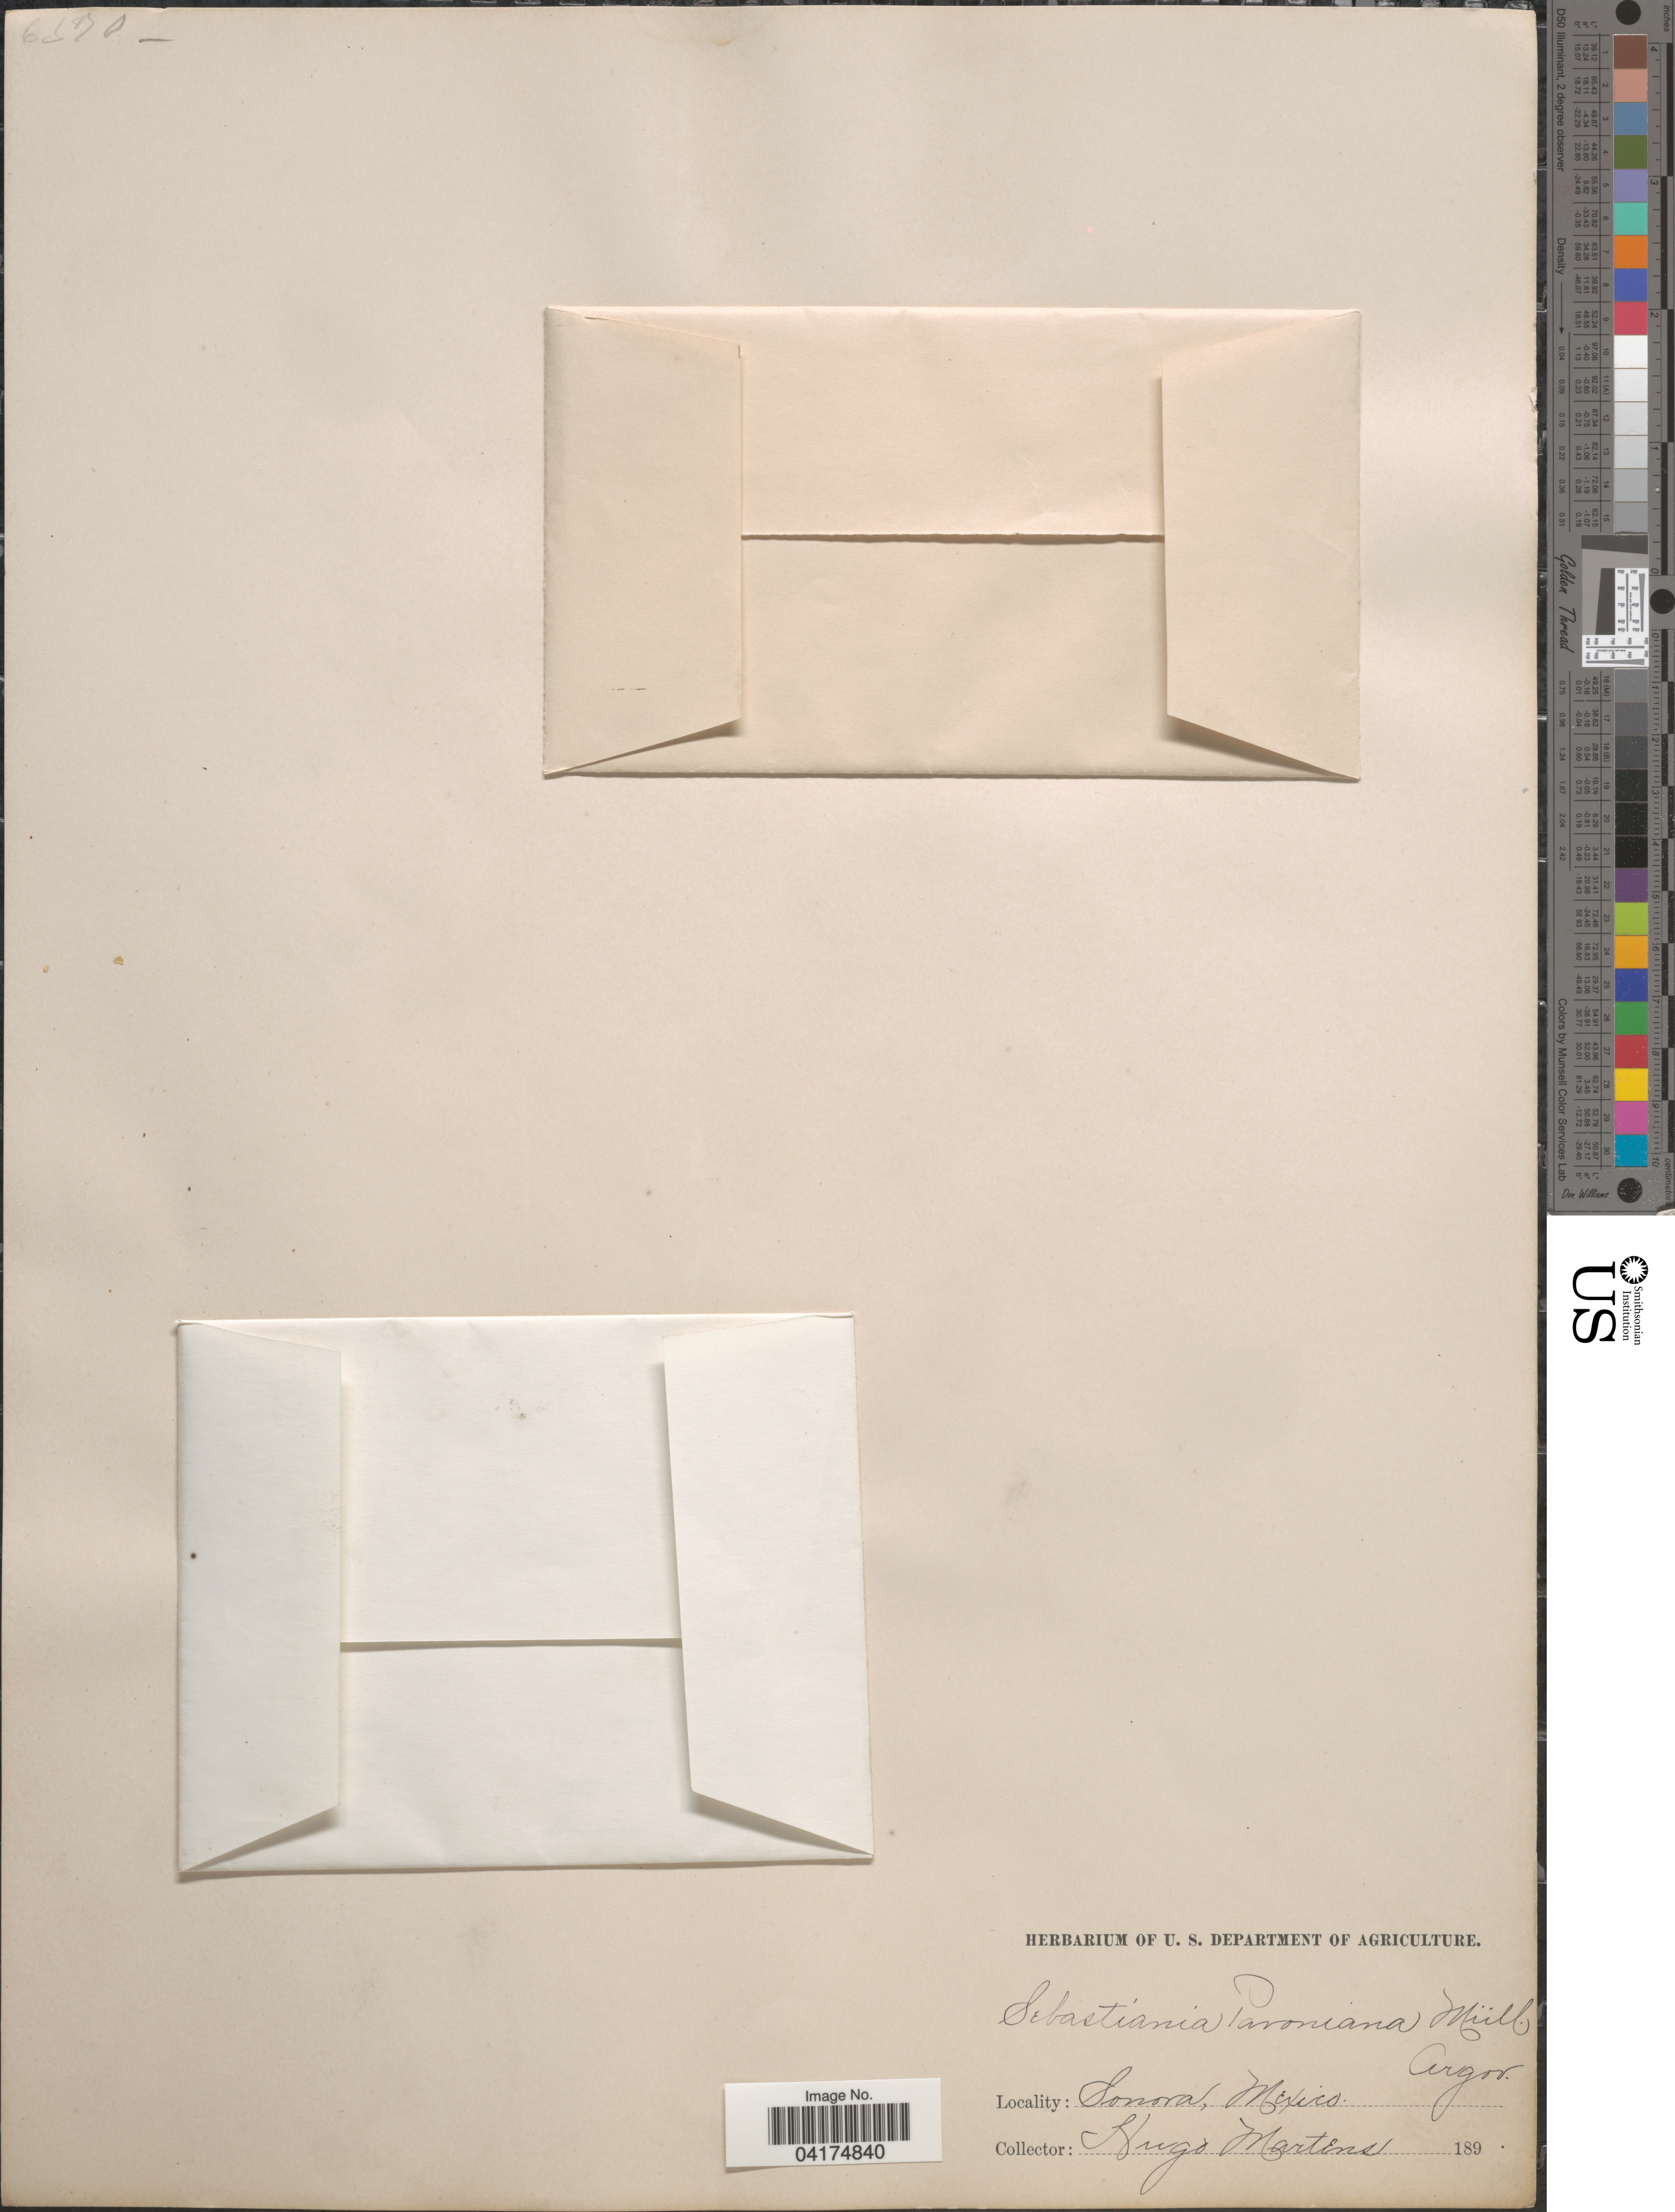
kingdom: Plantae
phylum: Tracheophyta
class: Magnoliopsida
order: Malpighiales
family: Euphorbiaceae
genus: Sebastiania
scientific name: Sebastiania pavoniana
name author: (Müll. Arg.) Müll. Arg.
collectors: H. Martens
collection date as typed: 189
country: Mexico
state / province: Sonora